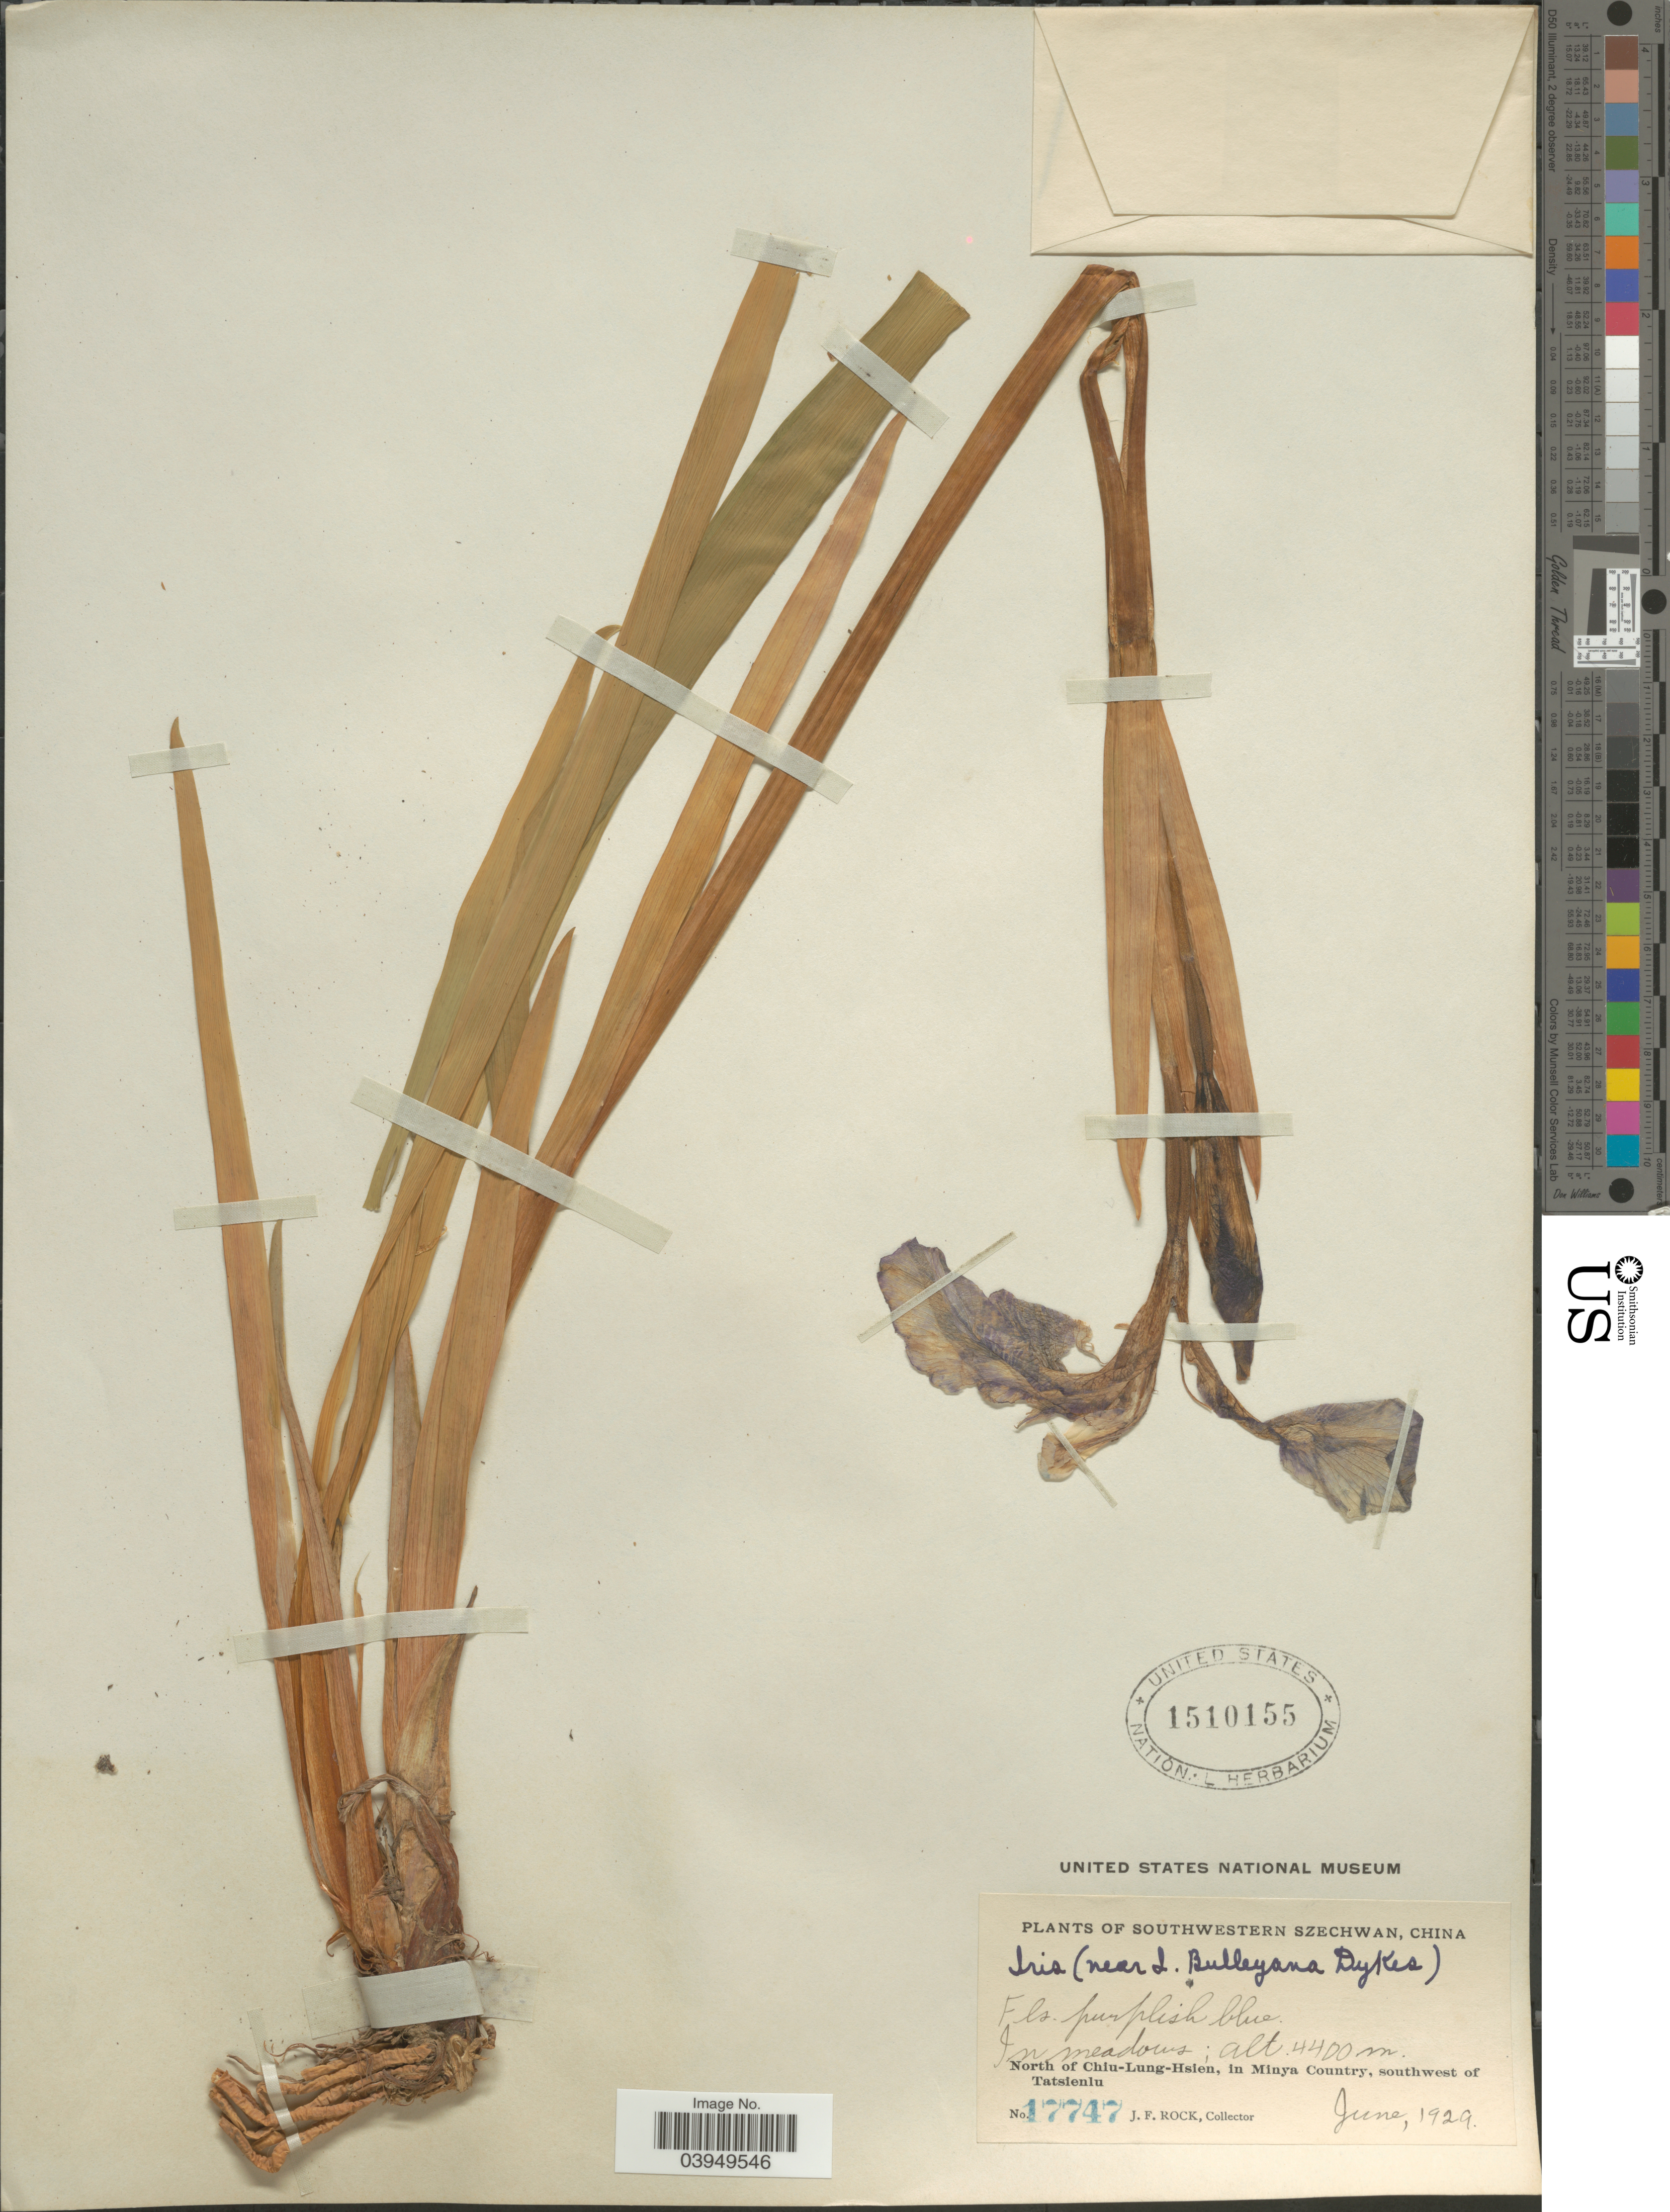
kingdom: Plantae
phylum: Tracheophyta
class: Liliopsida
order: Asparagales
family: Iridaceae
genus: Iris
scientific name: Iris bulleyana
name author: Dykes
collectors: J. Rock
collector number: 17747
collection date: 1929-06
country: China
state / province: Sichuan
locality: Southwestern Szechwan. North of Chiu-Lung-Hsien, in Minya Country, southwest of Tatsienlu.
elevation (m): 4400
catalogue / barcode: US 1510155